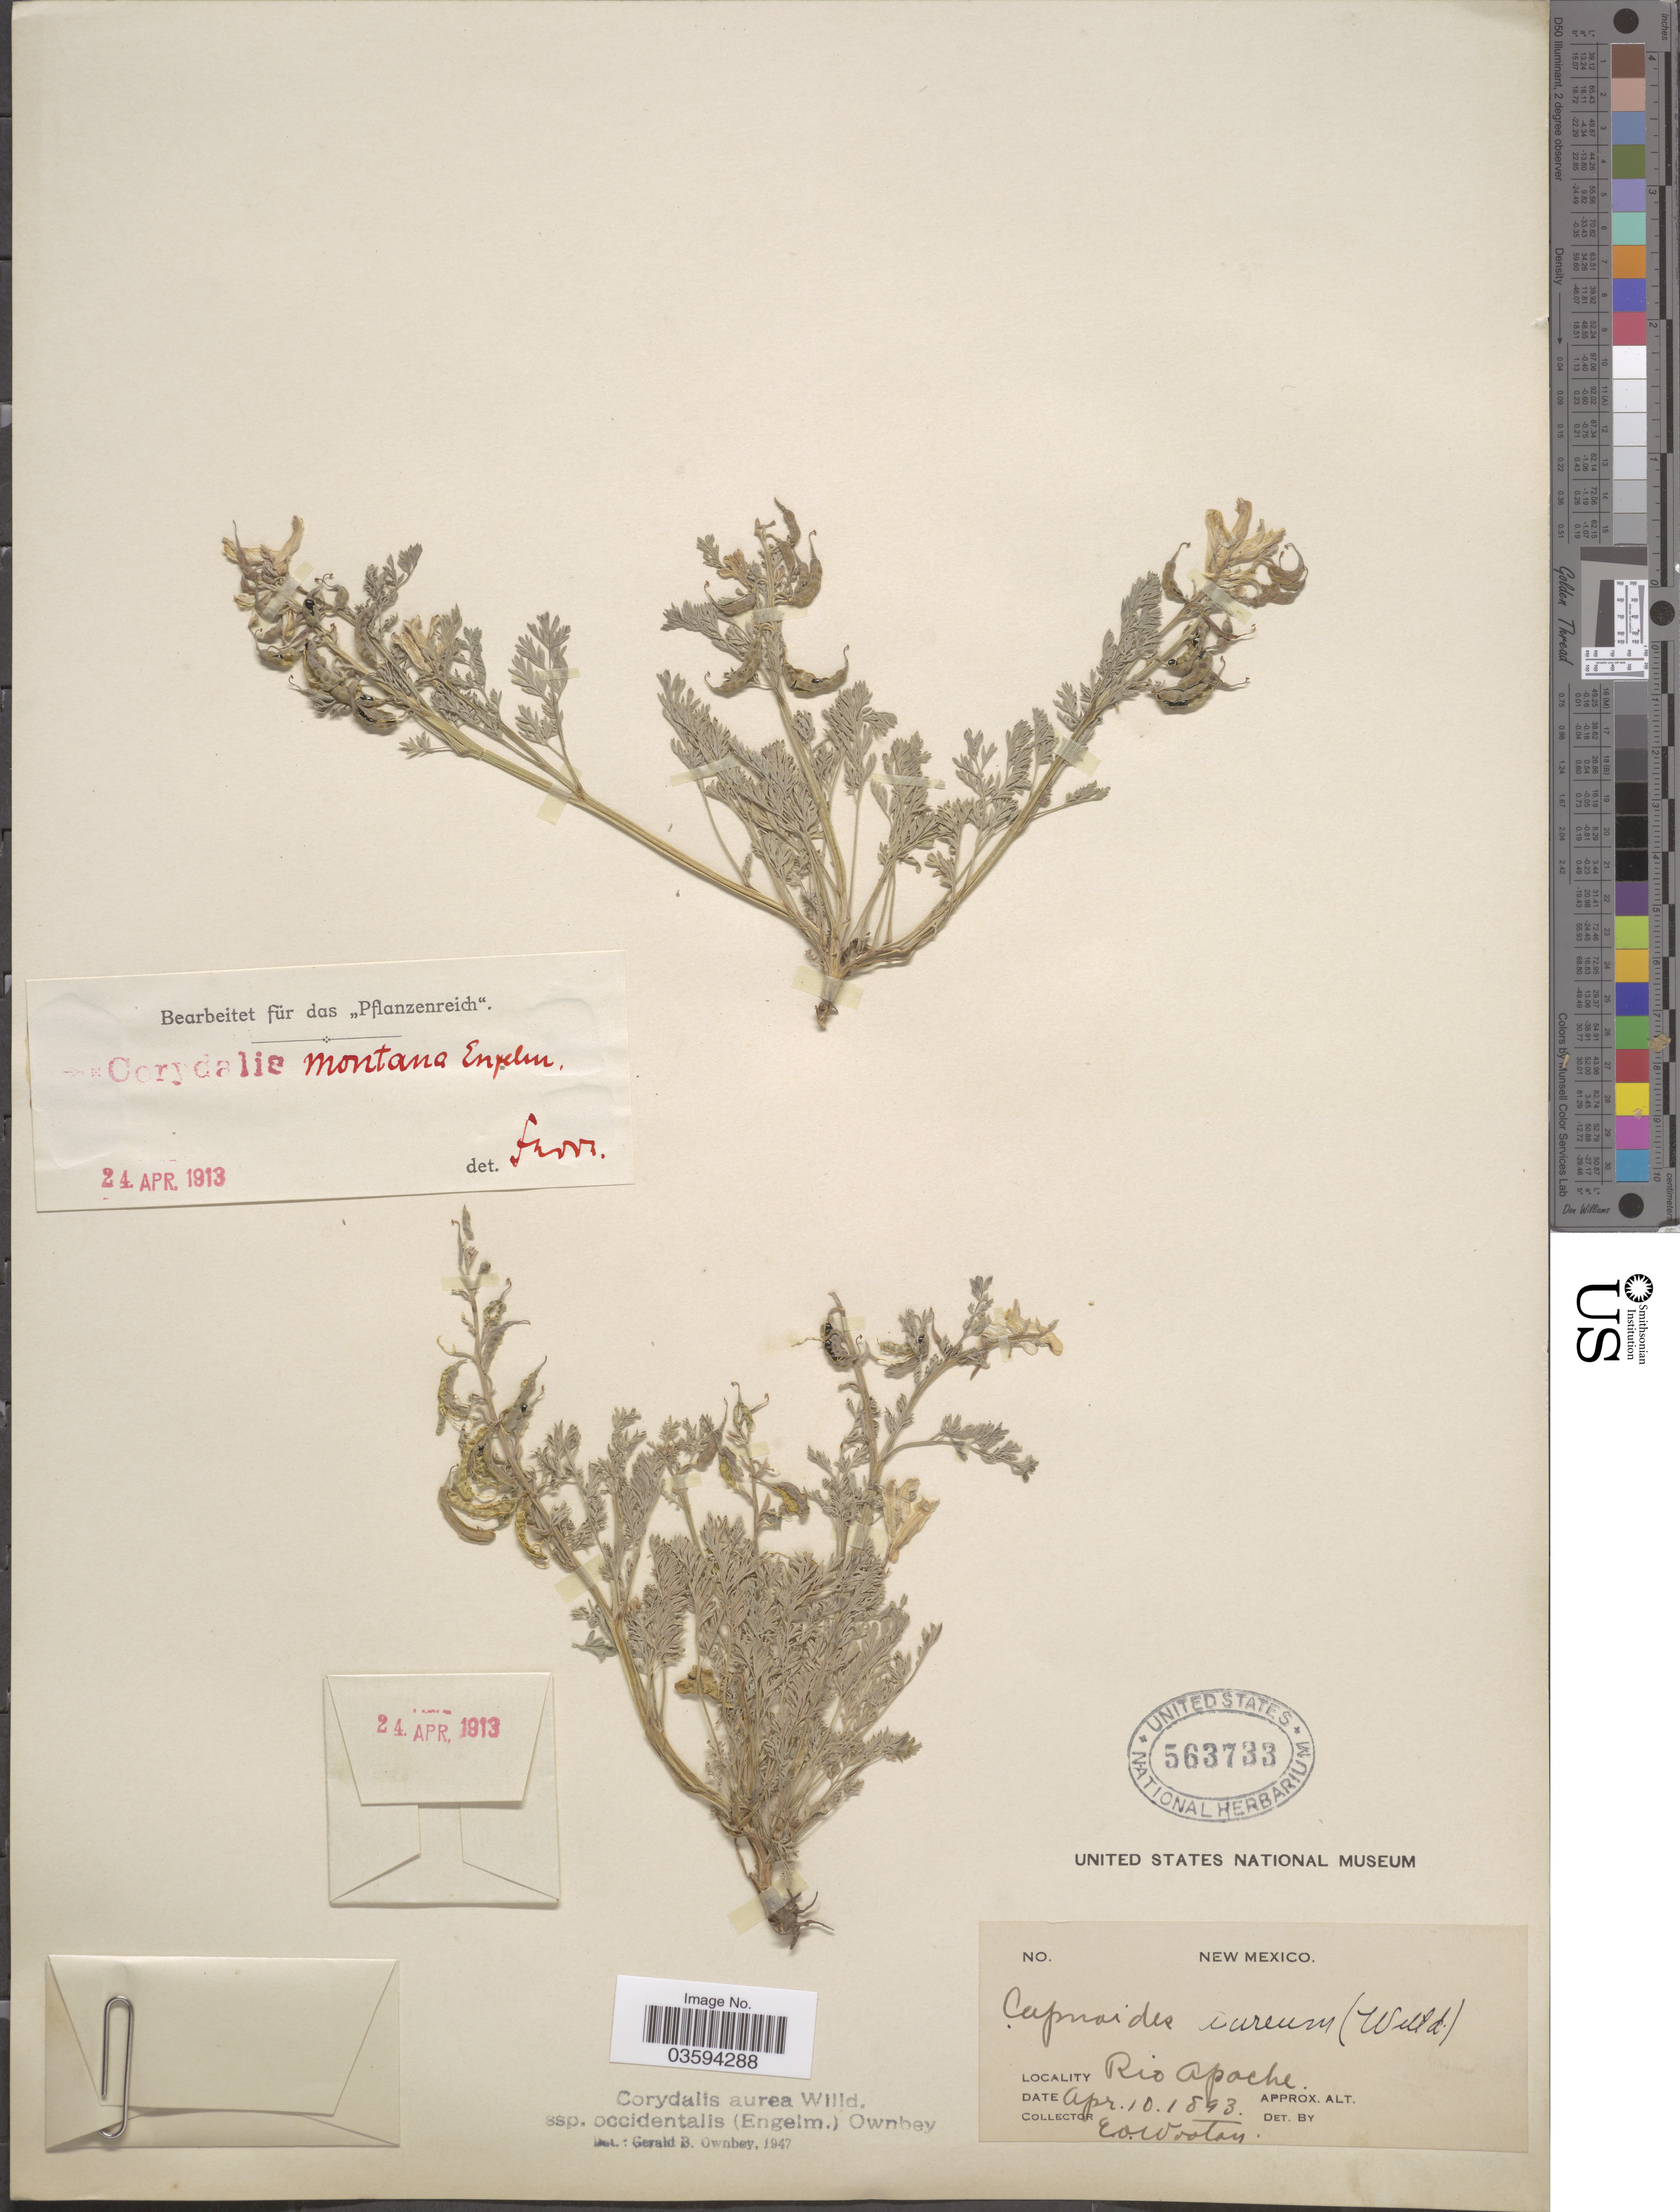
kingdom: Plantae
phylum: Tracheophyta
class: Magnoliopsida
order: Ranunculales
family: Papaveraceae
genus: Corydalis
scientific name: Corydalis aurea subsp. occidentalis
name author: Willd.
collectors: E. O. Wooton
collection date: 1893-04-10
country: United States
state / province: New Mexico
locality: Rio Apache.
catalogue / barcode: US 563733